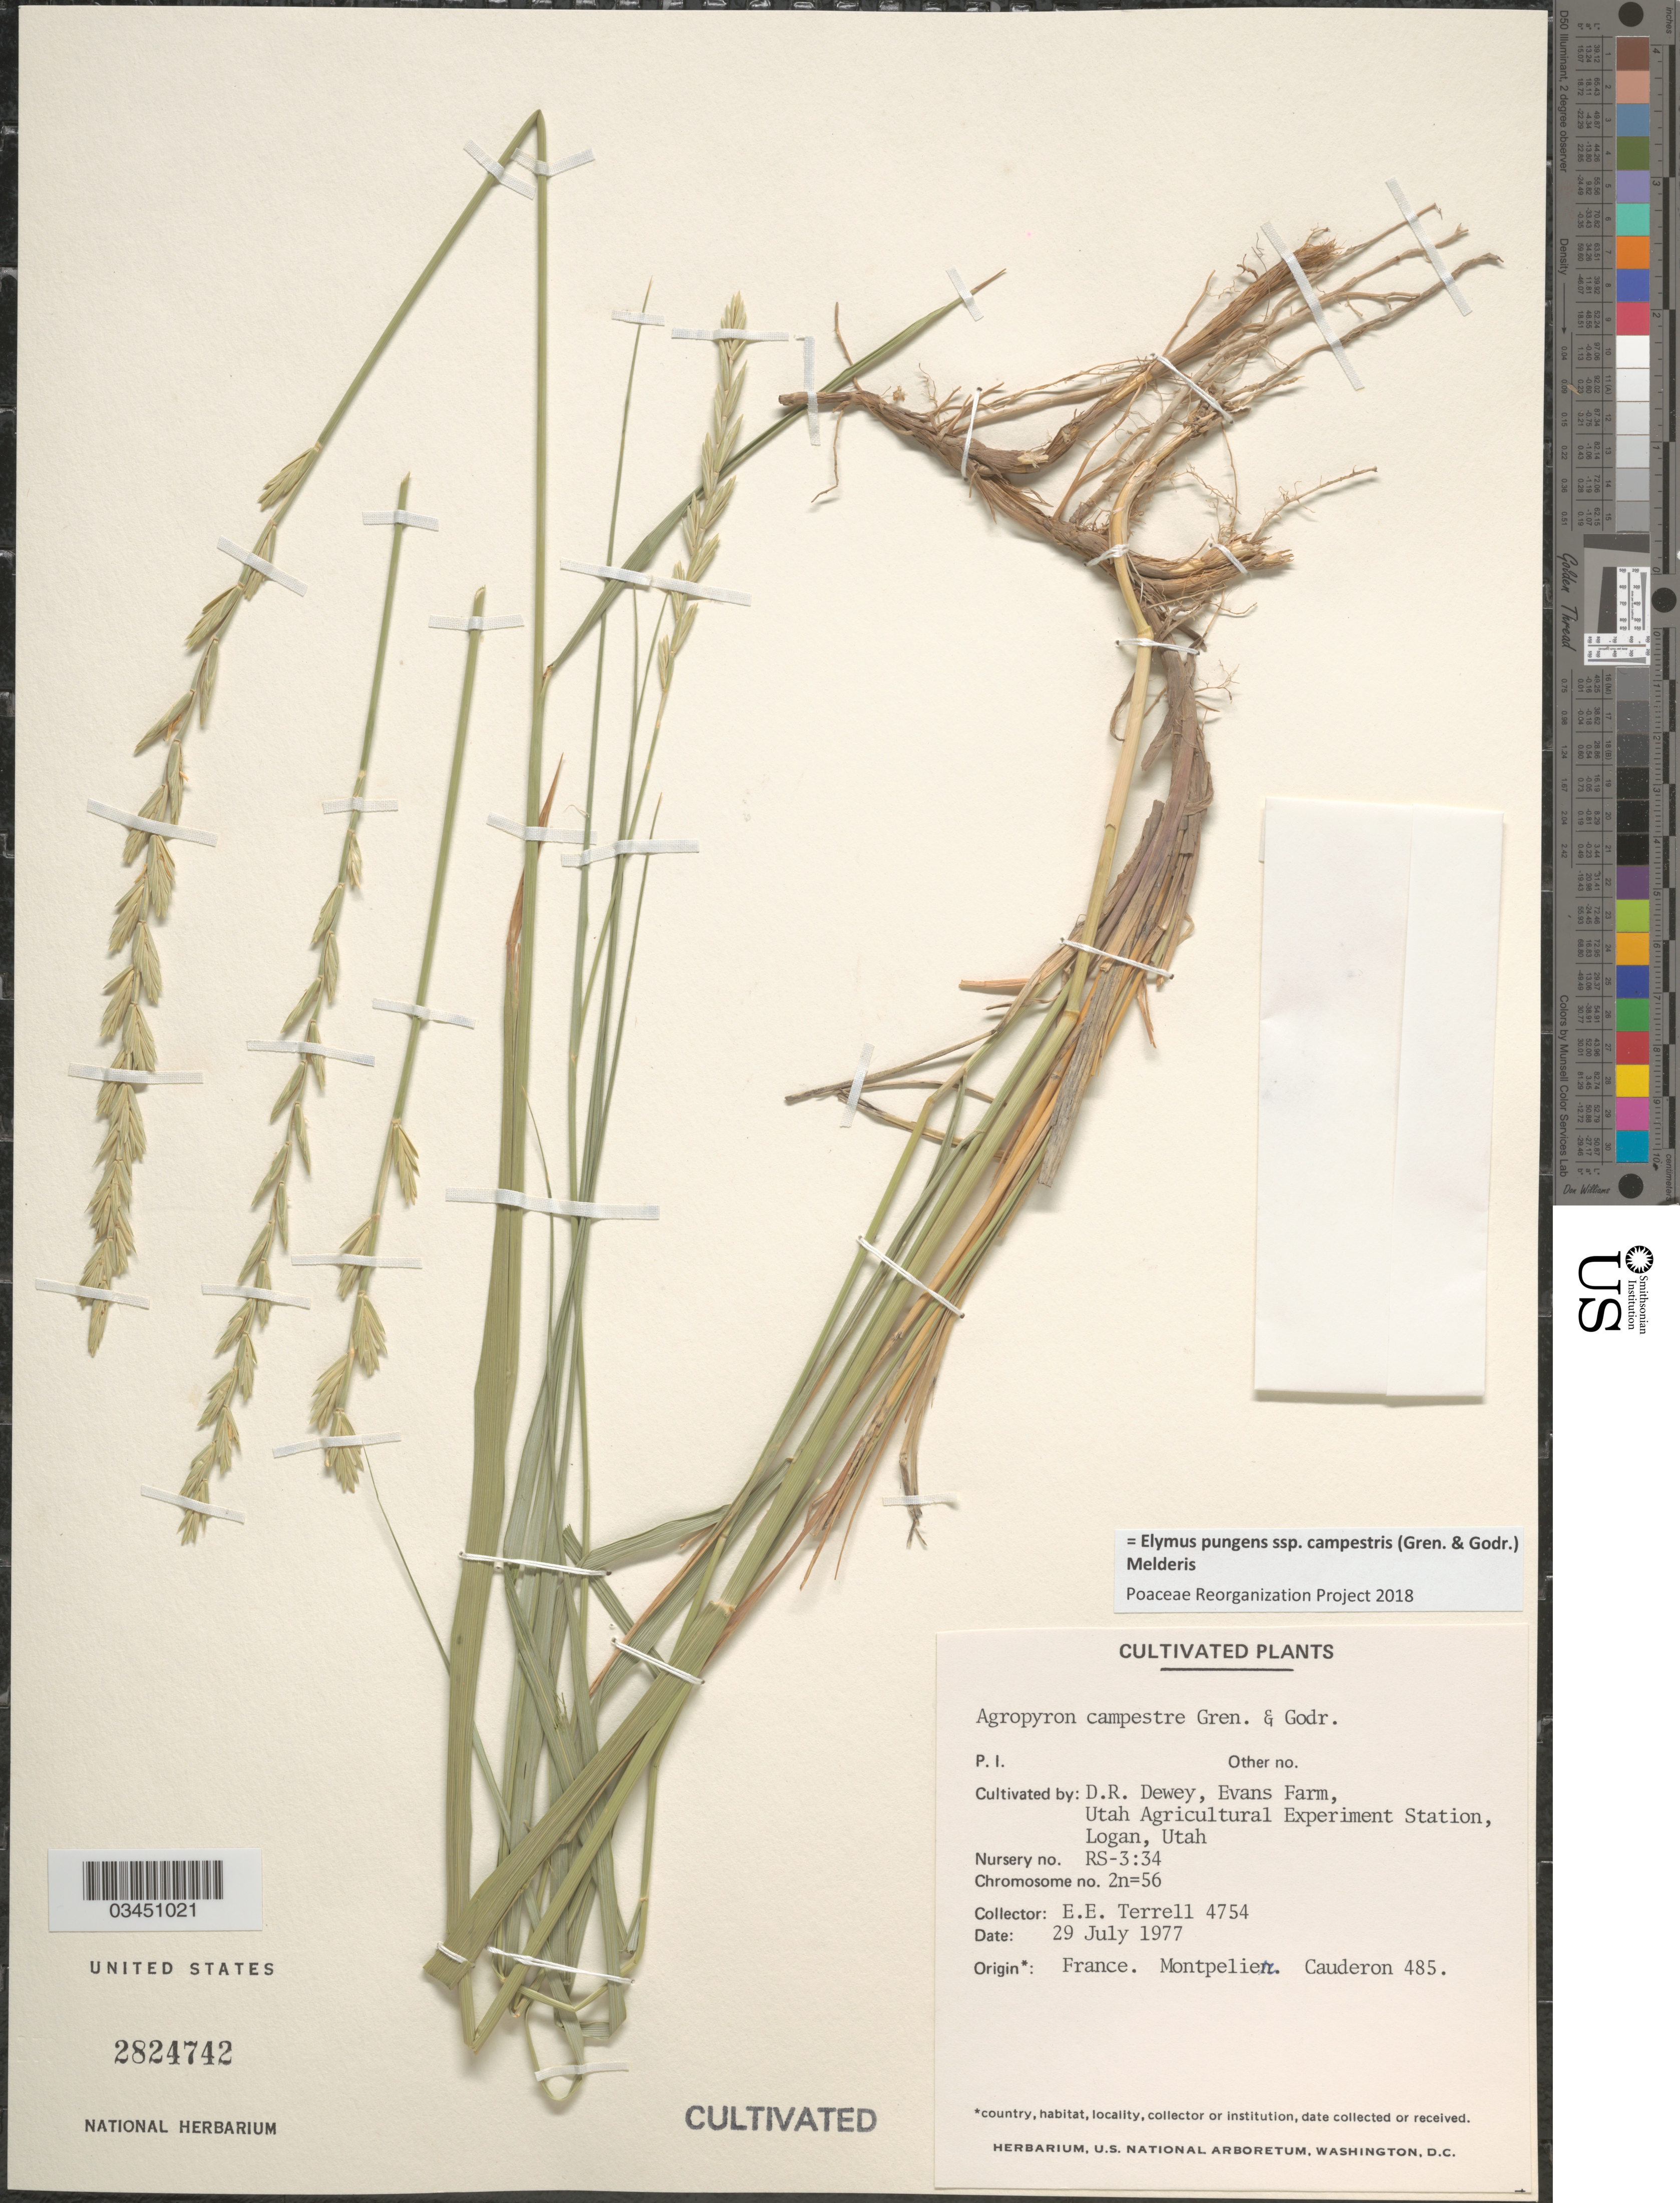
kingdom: Plantae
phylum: Tracheophyta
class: Liliopsida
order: Poales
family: Poaceae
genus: Elymus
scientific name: Elymus pungens subsp. campestris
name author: (Gren. & Godr.) Melderis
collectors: D. Dewey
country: United States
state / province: Utah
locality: Evans Farm, Utah Agricultural Experiment Station, Logan. Nursery no. RS-3:34.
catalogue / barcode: US 2824742